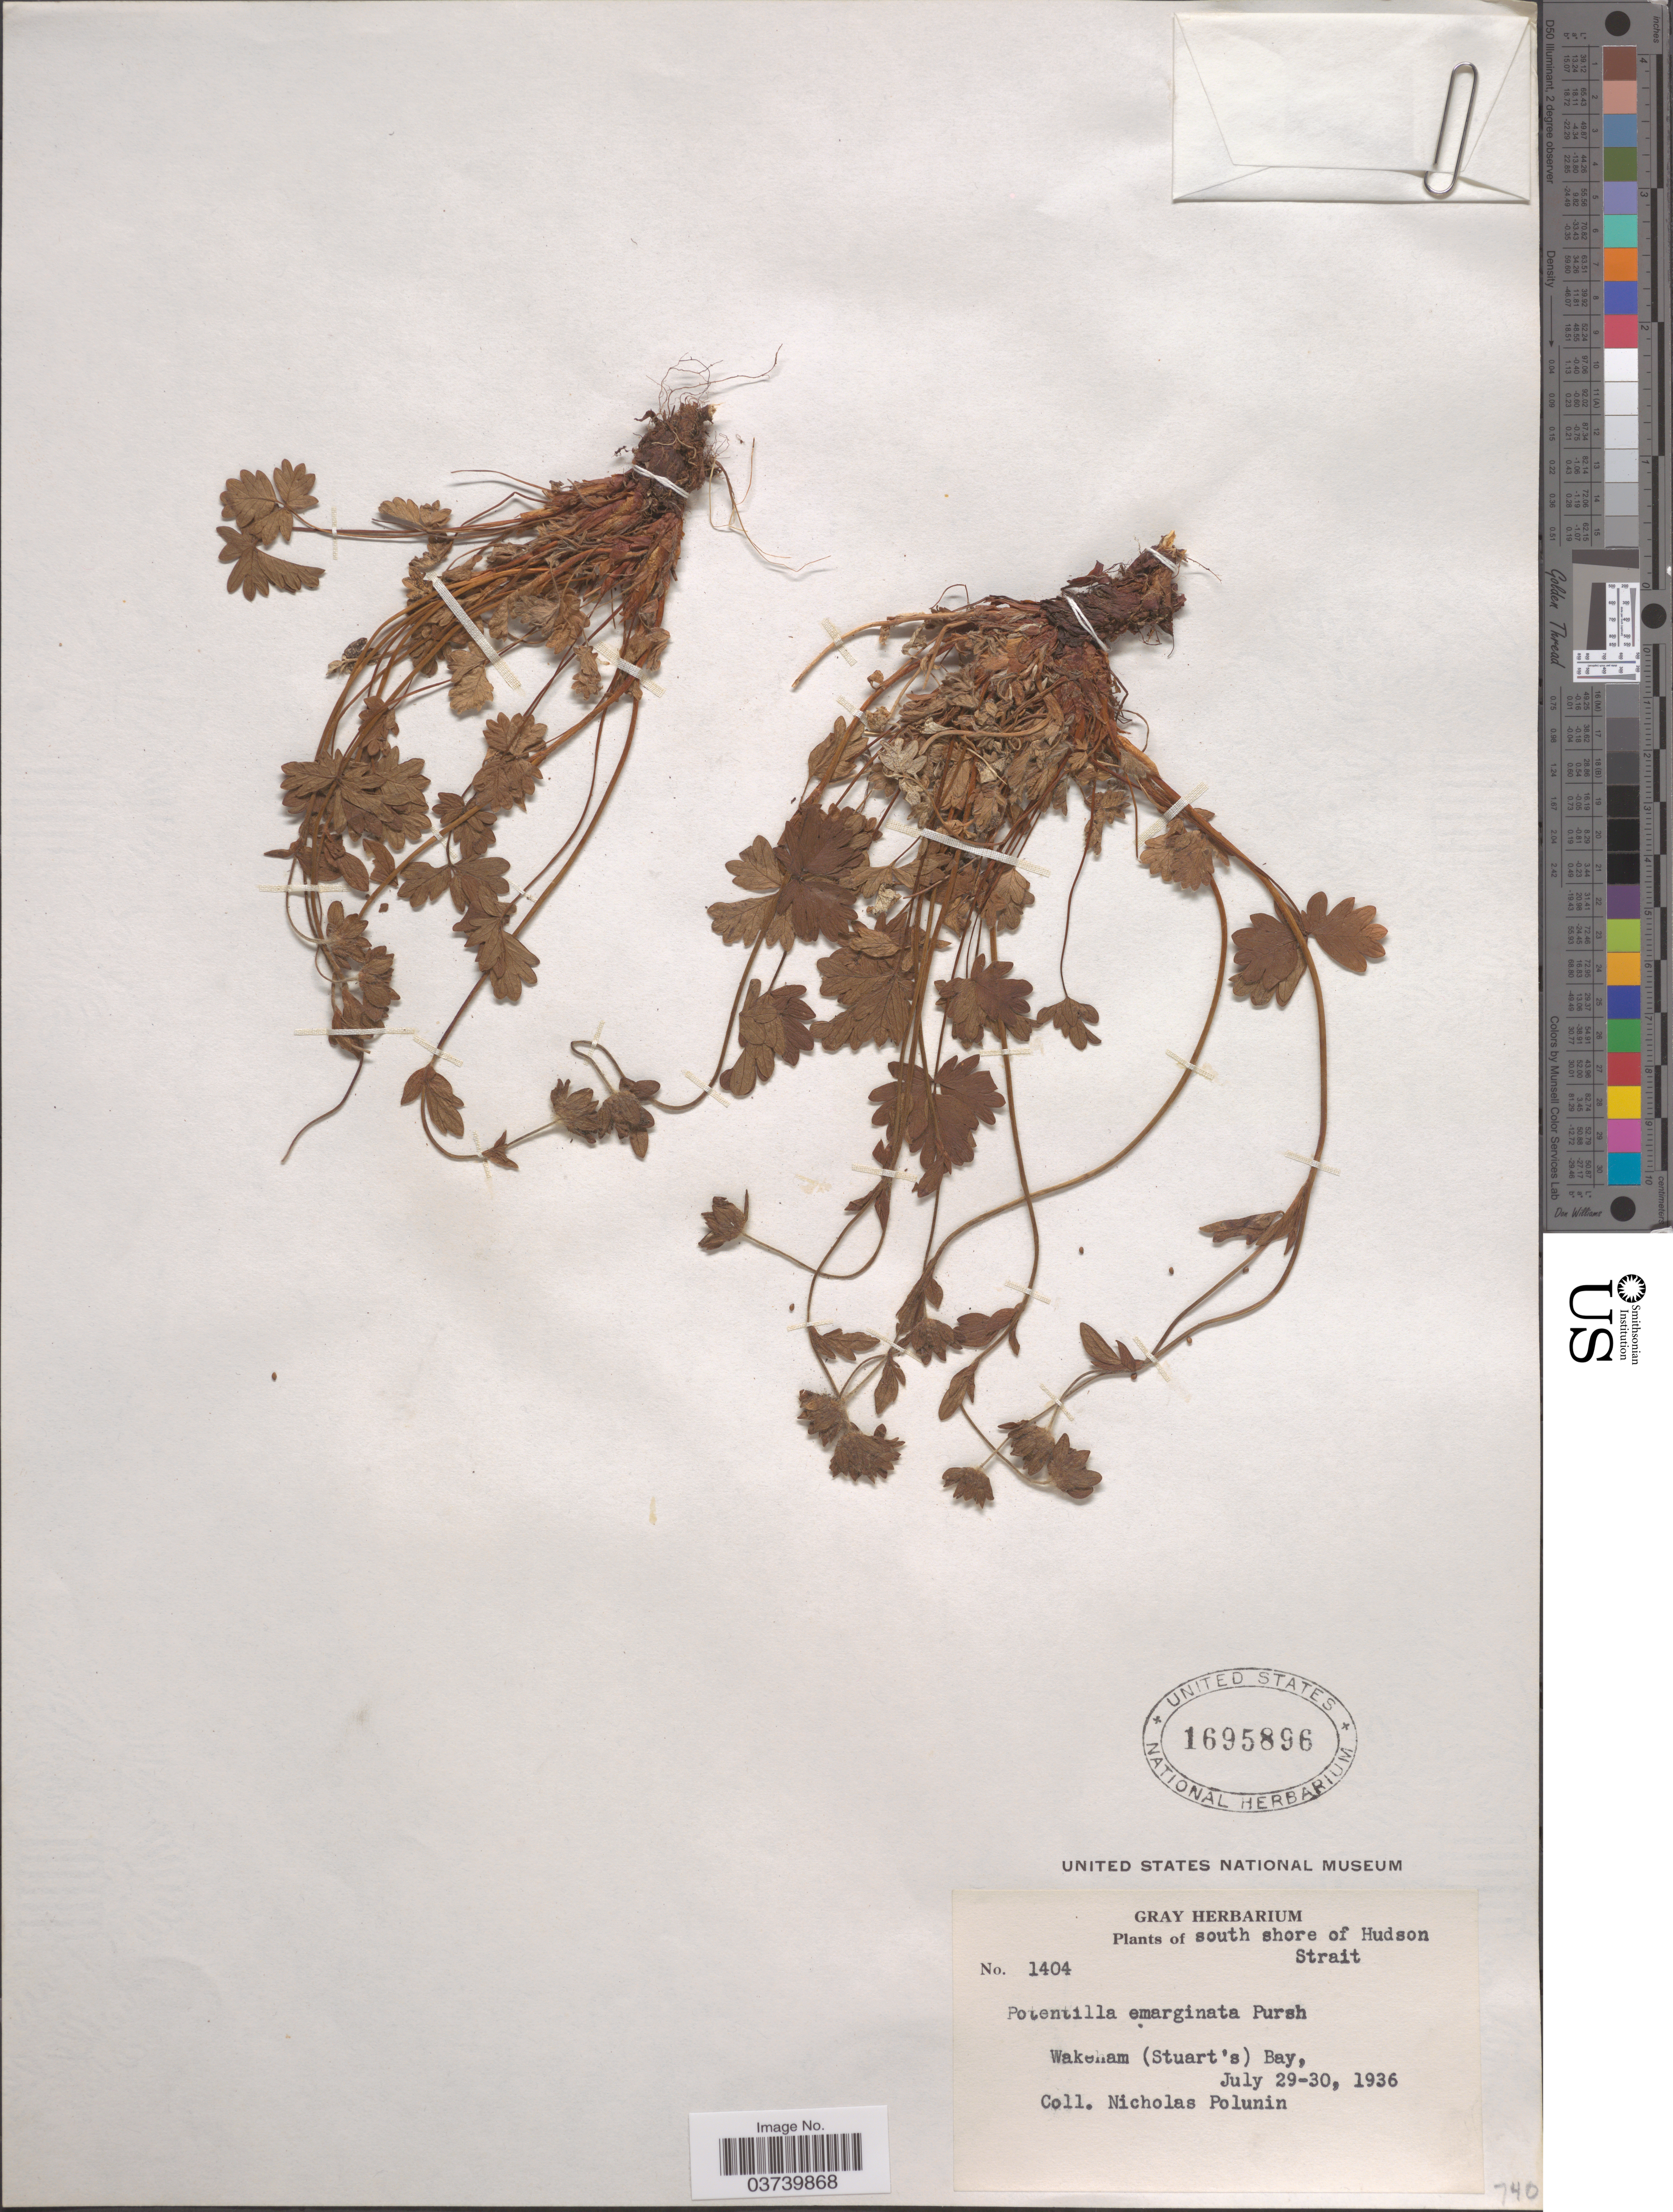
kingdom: Plantae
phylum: Tracheophyta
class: Magnoliopsida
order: Rosales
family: Rosaceae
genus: Potentilla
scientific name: Potentilla hyparctica subsp. hyparctica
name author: Malte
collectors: N. V. Polunin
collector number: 1404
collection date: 1936-07-29/1936-07-30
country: Canada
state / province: Quebec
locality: South shore of Hudson Strait. Wakeham (Stuart's) Bay.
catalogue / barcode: US 1695896